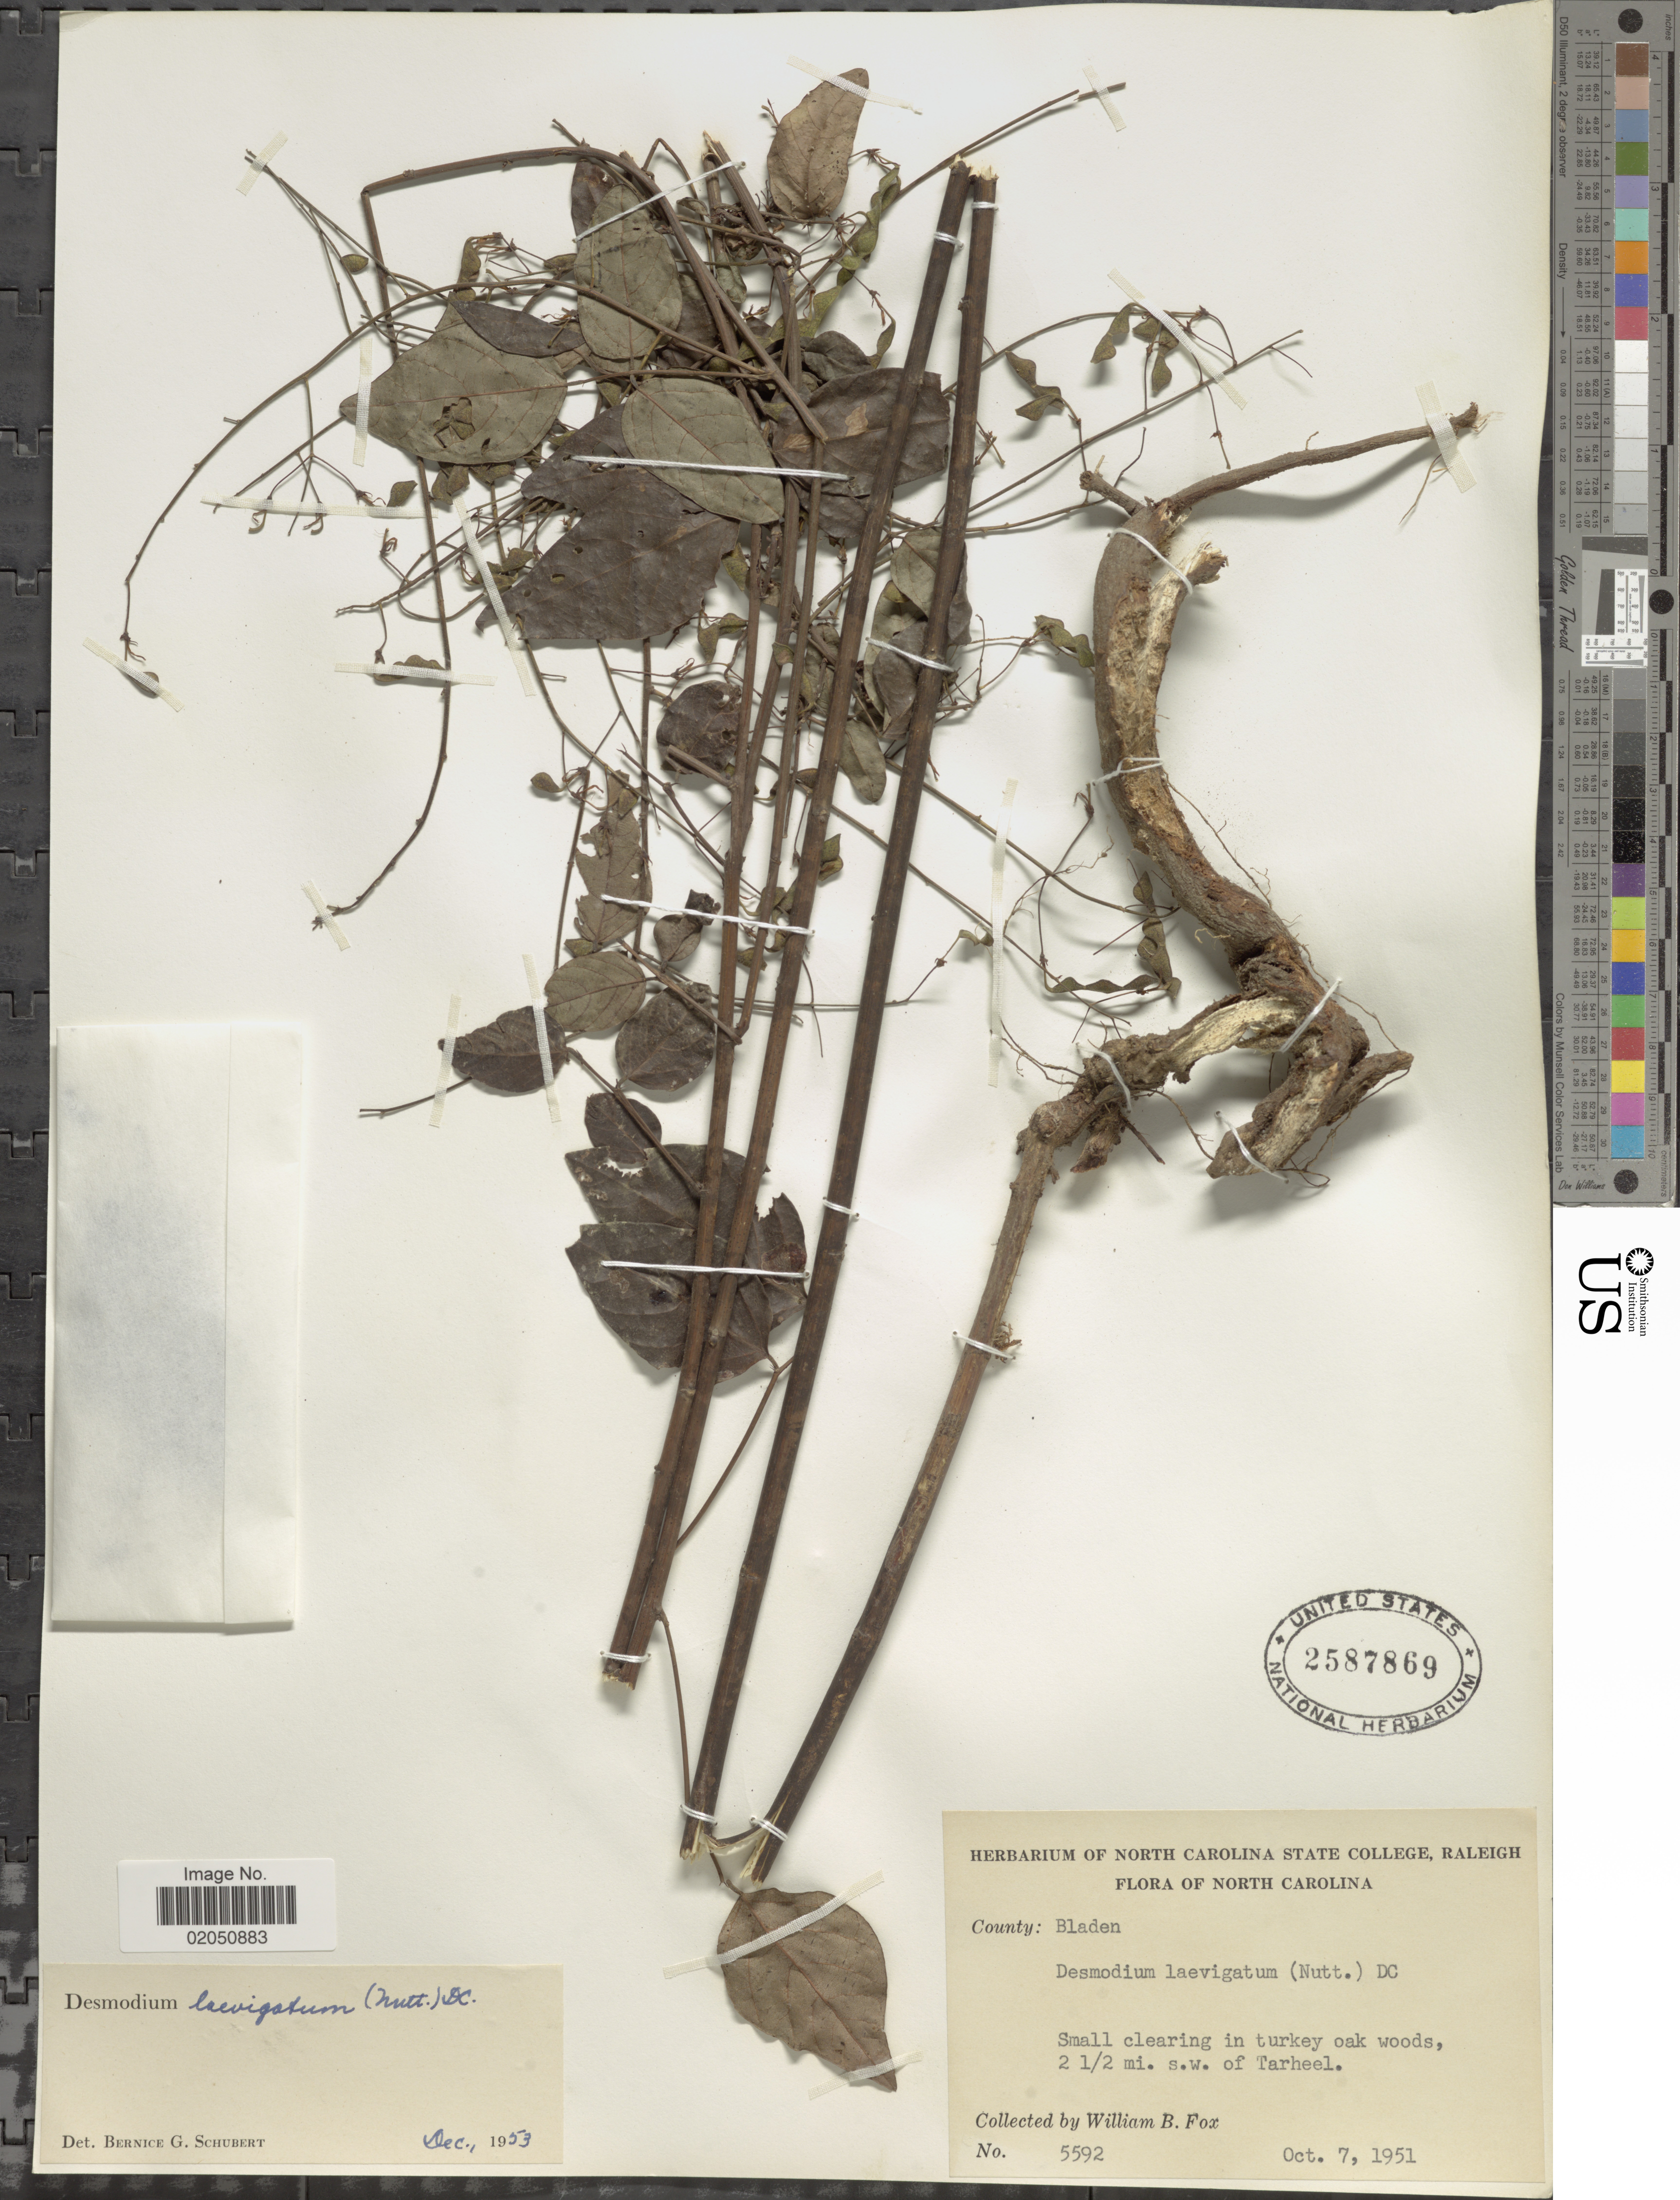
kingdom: Plantae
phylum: Tracheophyta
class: Magnoliopsida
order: Fabales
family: Fabaceae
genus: Desmodium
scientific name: Desmodium laevigatum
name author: (Nutt.) DC.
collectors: W. B. Fox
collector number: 5592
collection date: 1951-10-07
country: United States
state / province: North Carolina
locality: County: Bladen, Small clearing in turkey oak woods, 2 ½ mi s.w. of Tarheel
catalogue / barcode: US 2587869